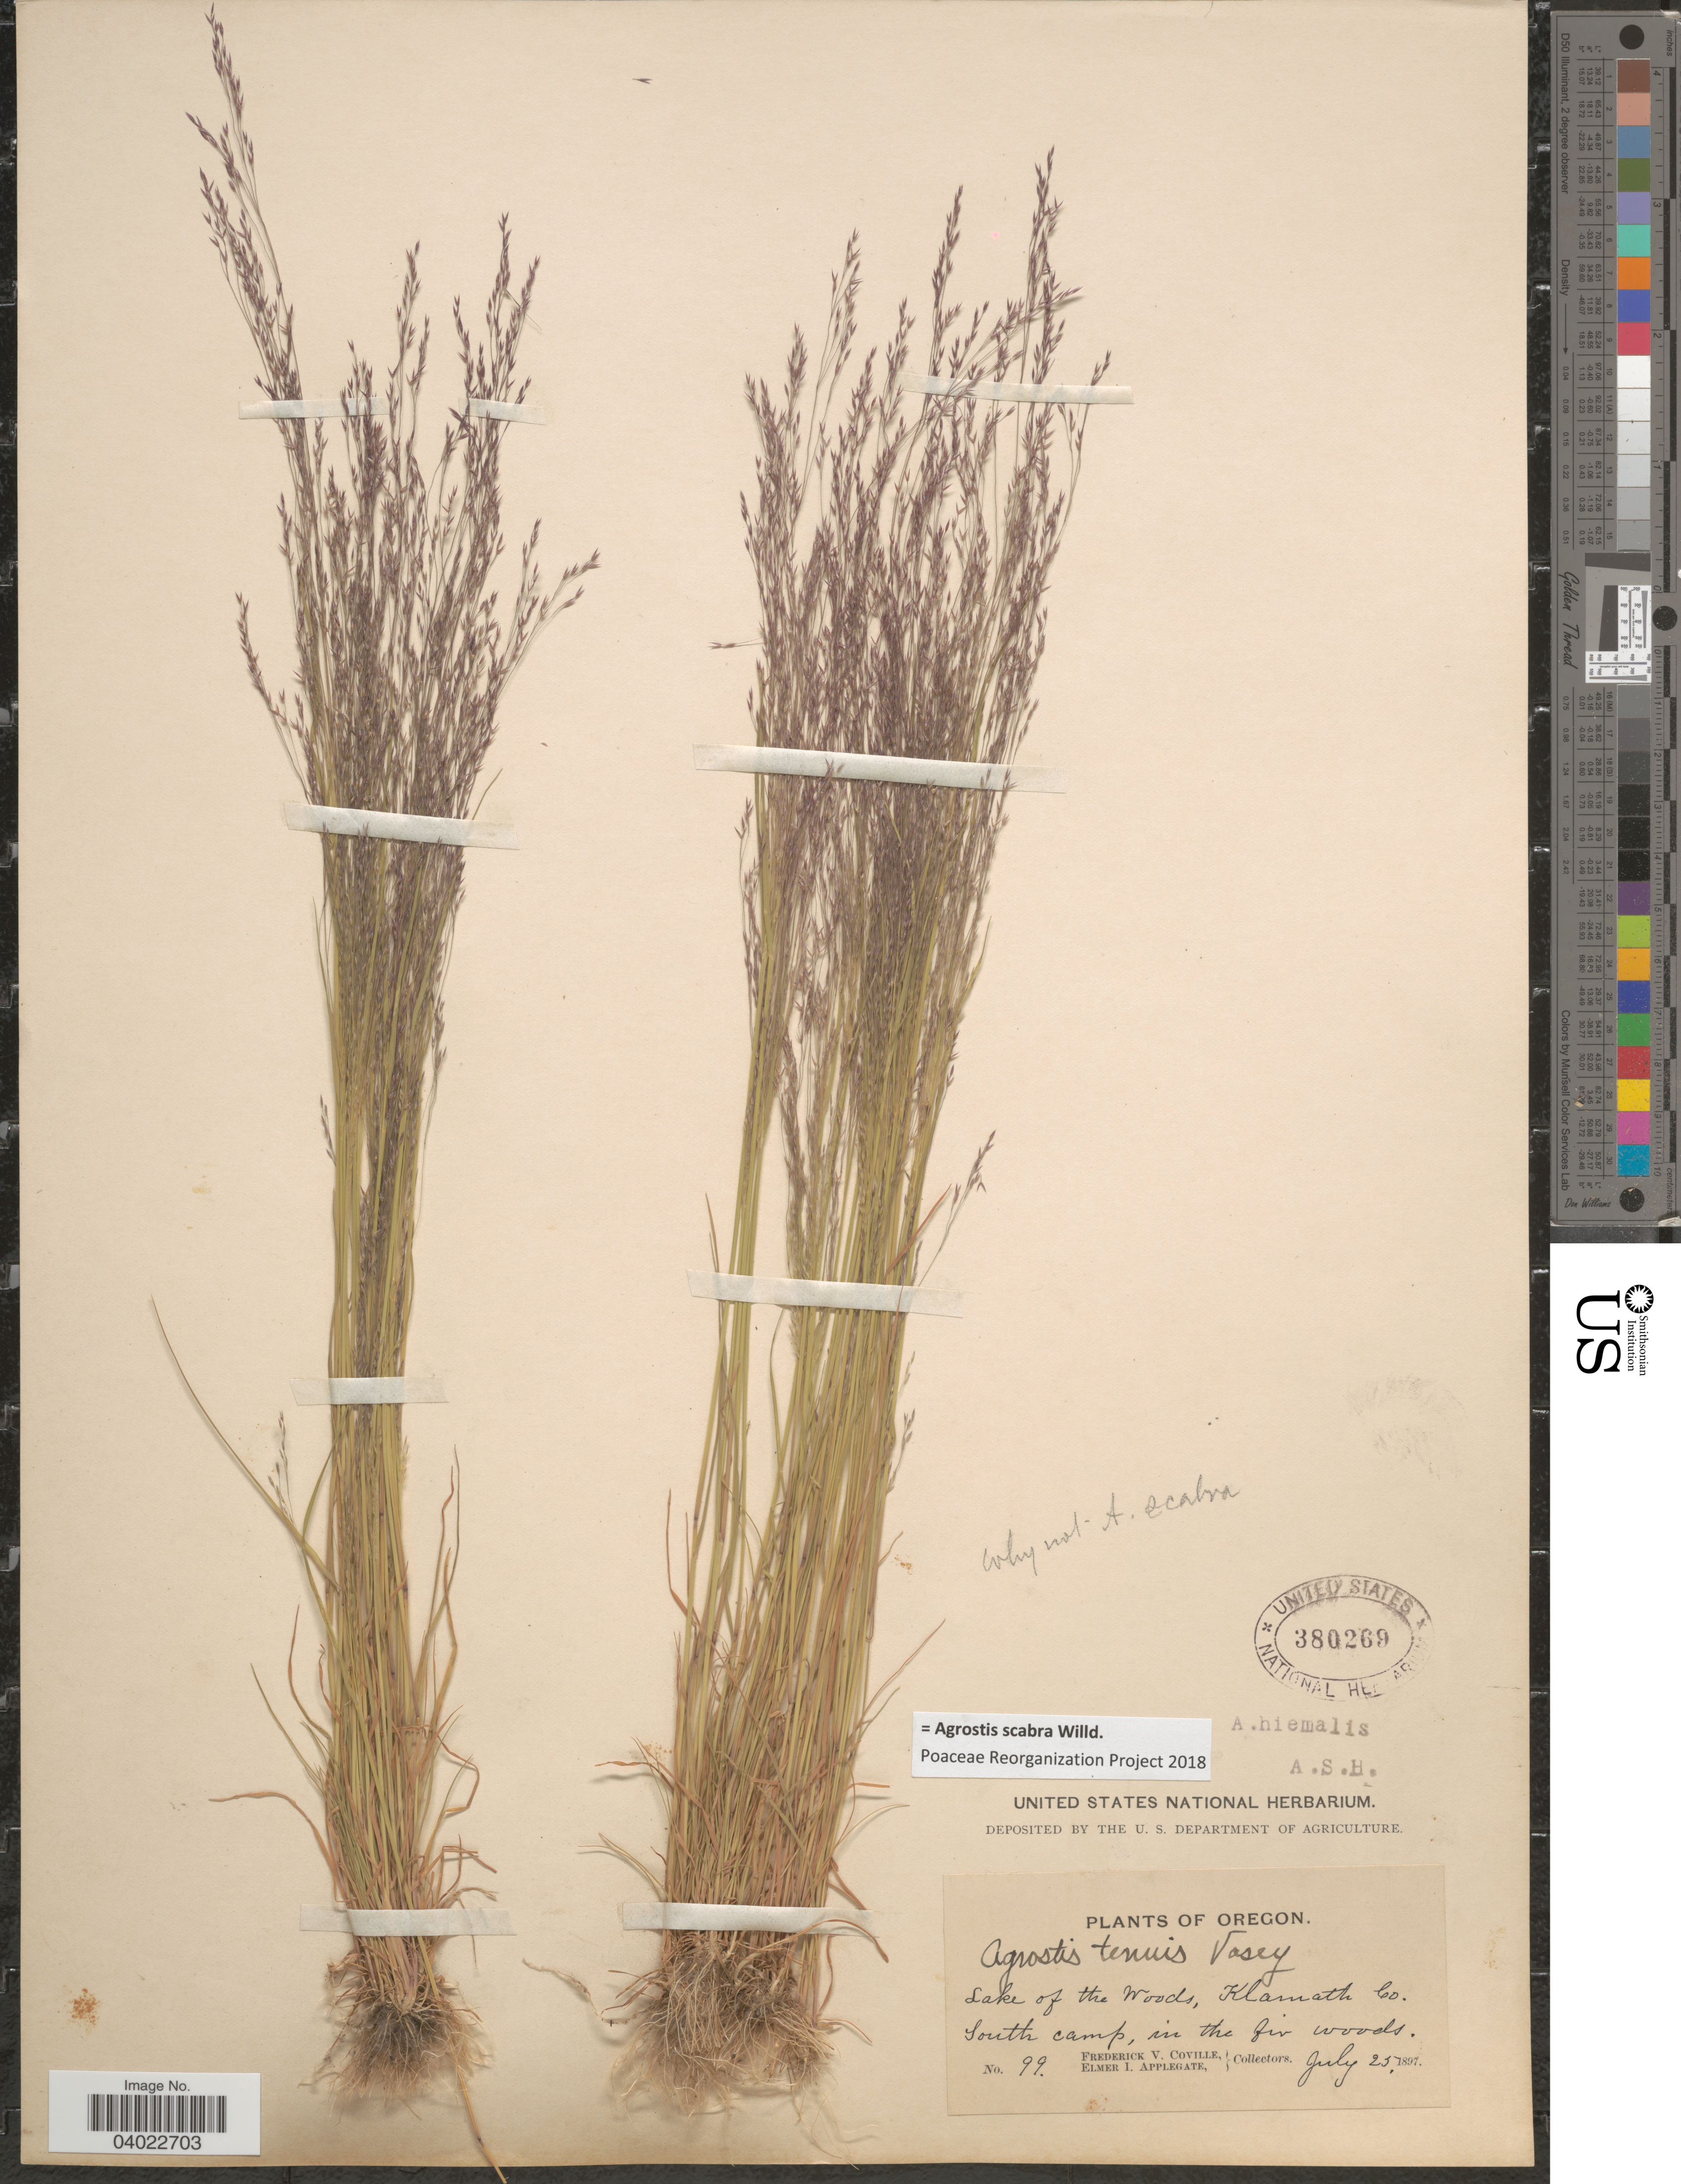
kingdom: Plantae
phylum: Tracheophyta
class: Liliopsida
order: Poales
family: Poaceae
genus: Agrostis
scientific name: Agrostis scabra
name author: Willd.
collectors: F. V. Coville & E. I. Applegate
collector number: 99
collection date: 1897-07-25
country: United States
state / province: Oregon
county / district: Klamath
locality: Lake of the Woods, Klamath Co. South camp.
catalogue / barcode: US 380269